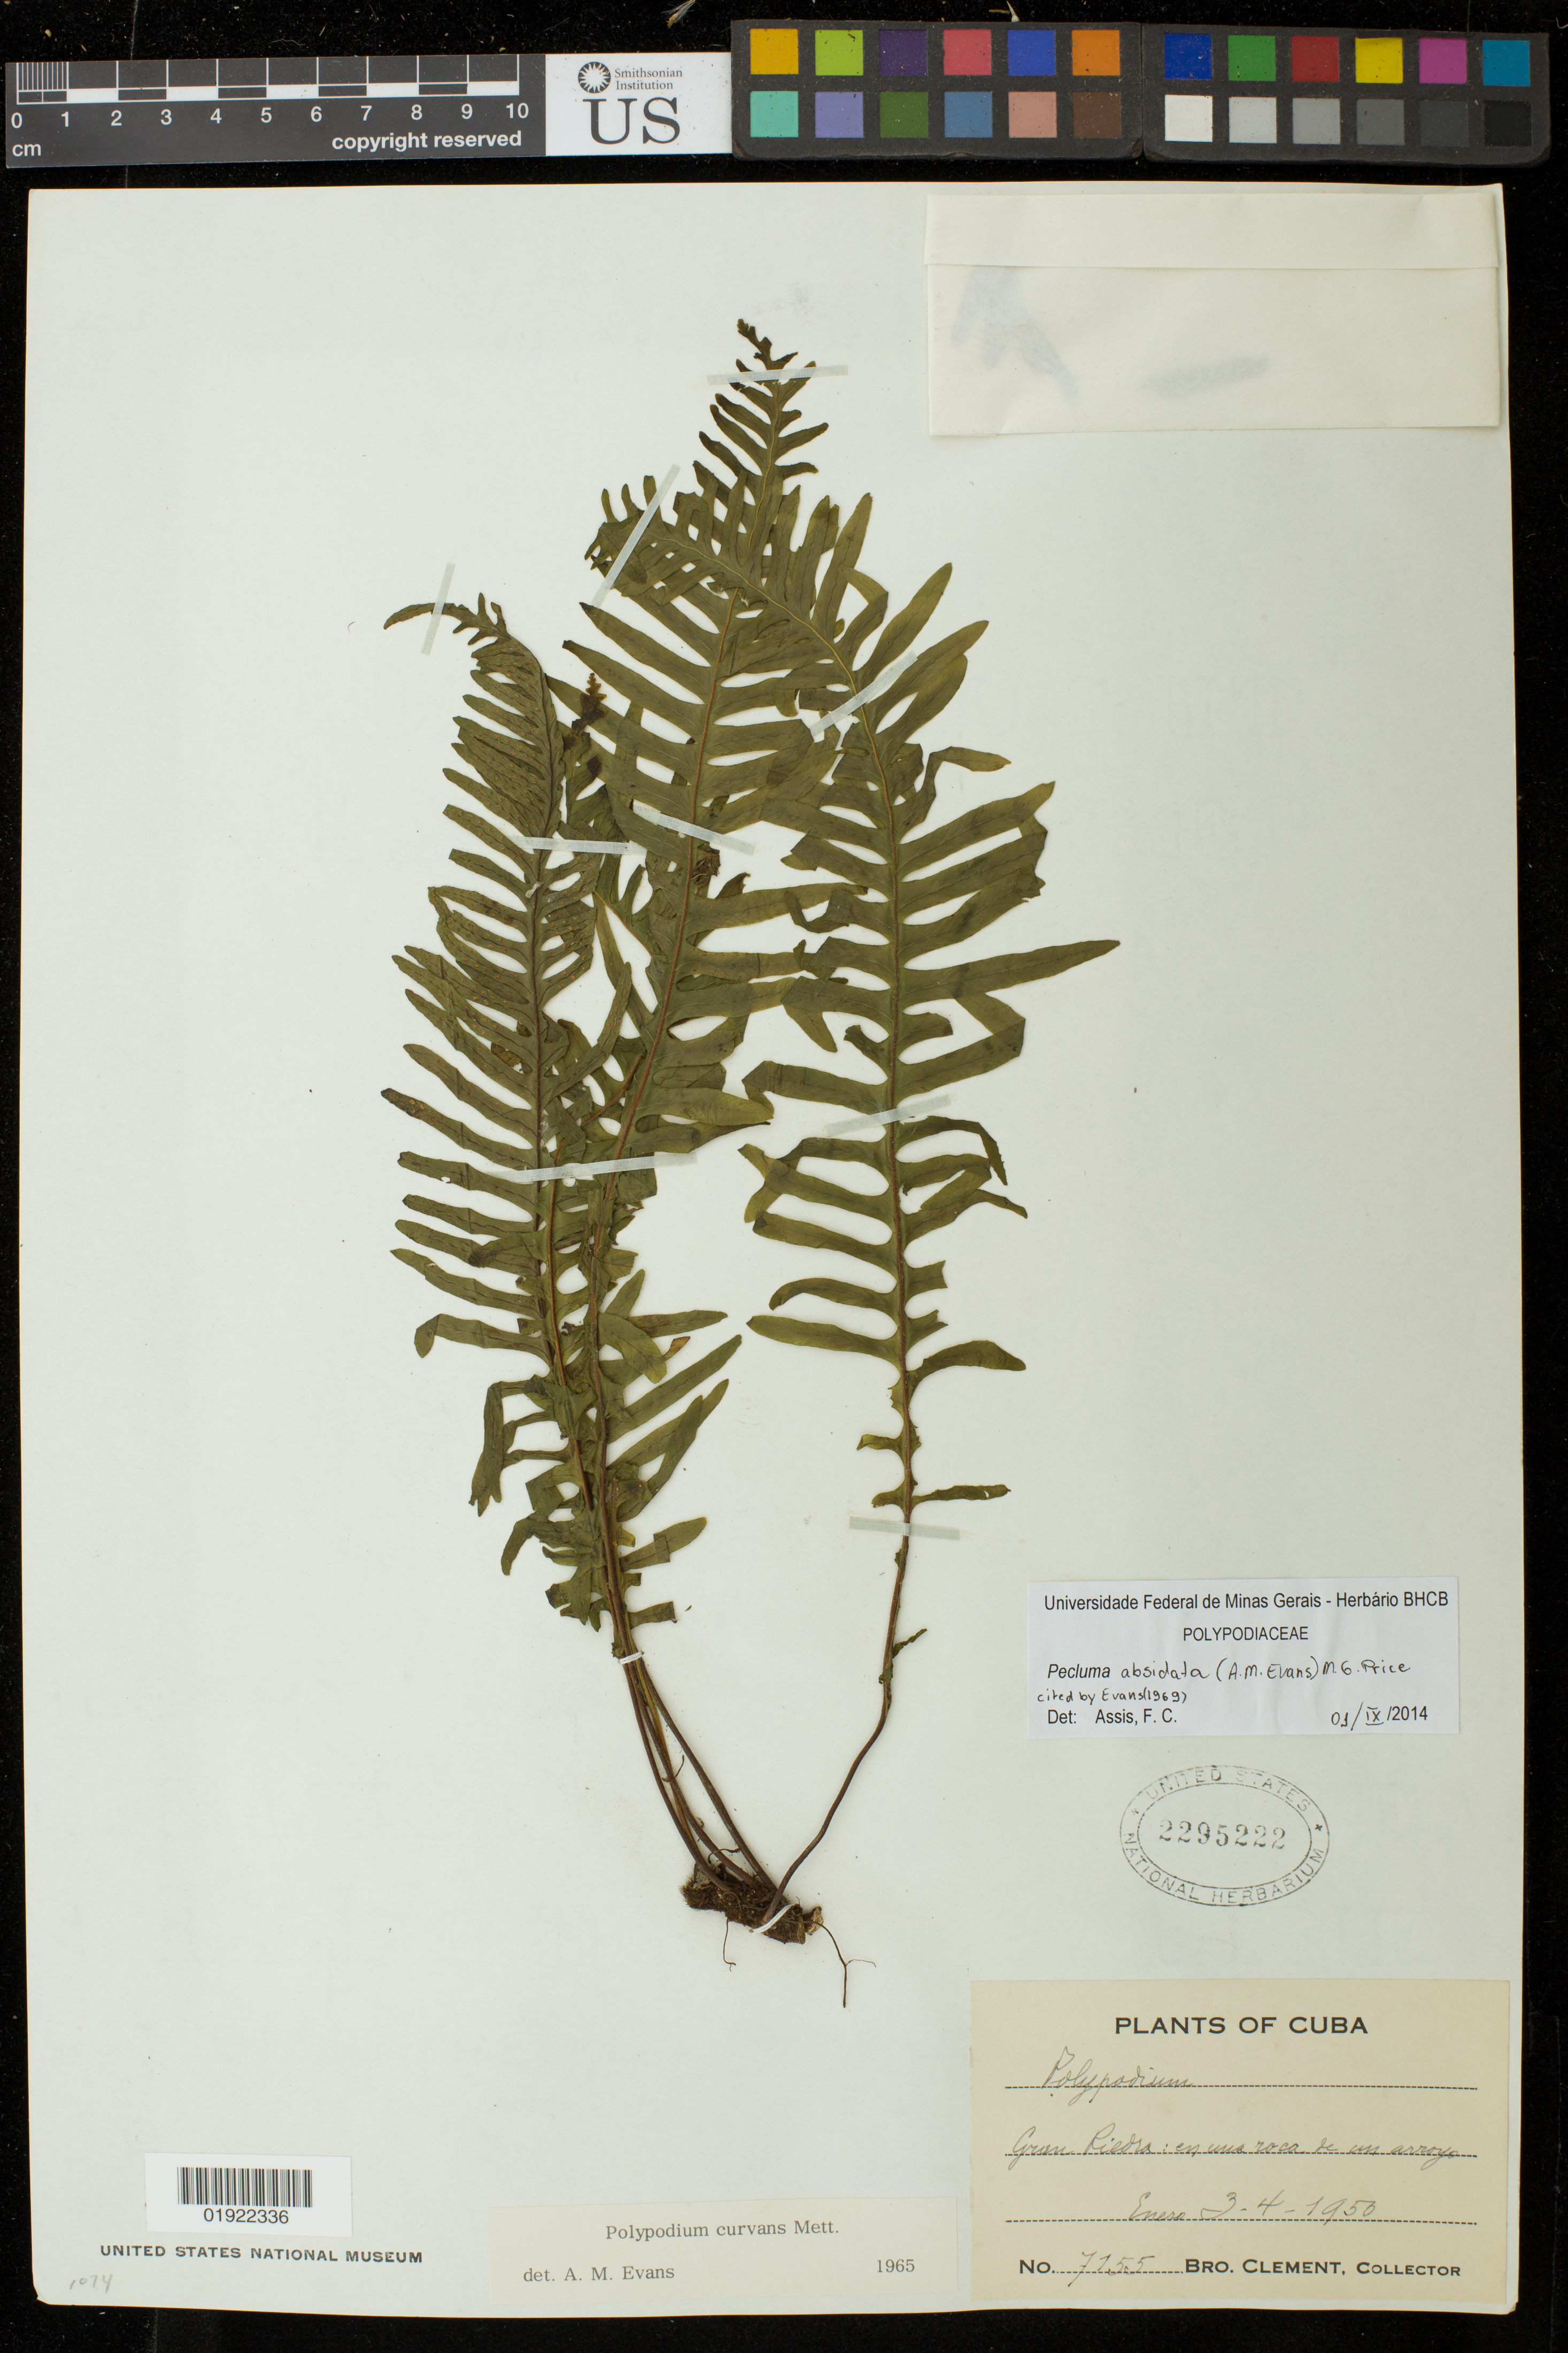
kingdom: Plantae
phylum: Tracheophyta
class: Polypodiopsida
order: Polypodiales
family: Polypodiaceae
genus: Pecluma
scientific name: Pecluma absidata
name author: (A.M. Evans) M.G. Price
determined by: Assis, F. C.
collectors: B. Clement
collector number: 7155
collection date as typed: Enero 3-4 - 1950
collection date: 1950-01-03/1950-01-04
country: Cuba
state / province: Santiago de Cuba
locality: Gran Piedra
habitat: en una roca de un arroyo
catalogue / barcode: US 2295222